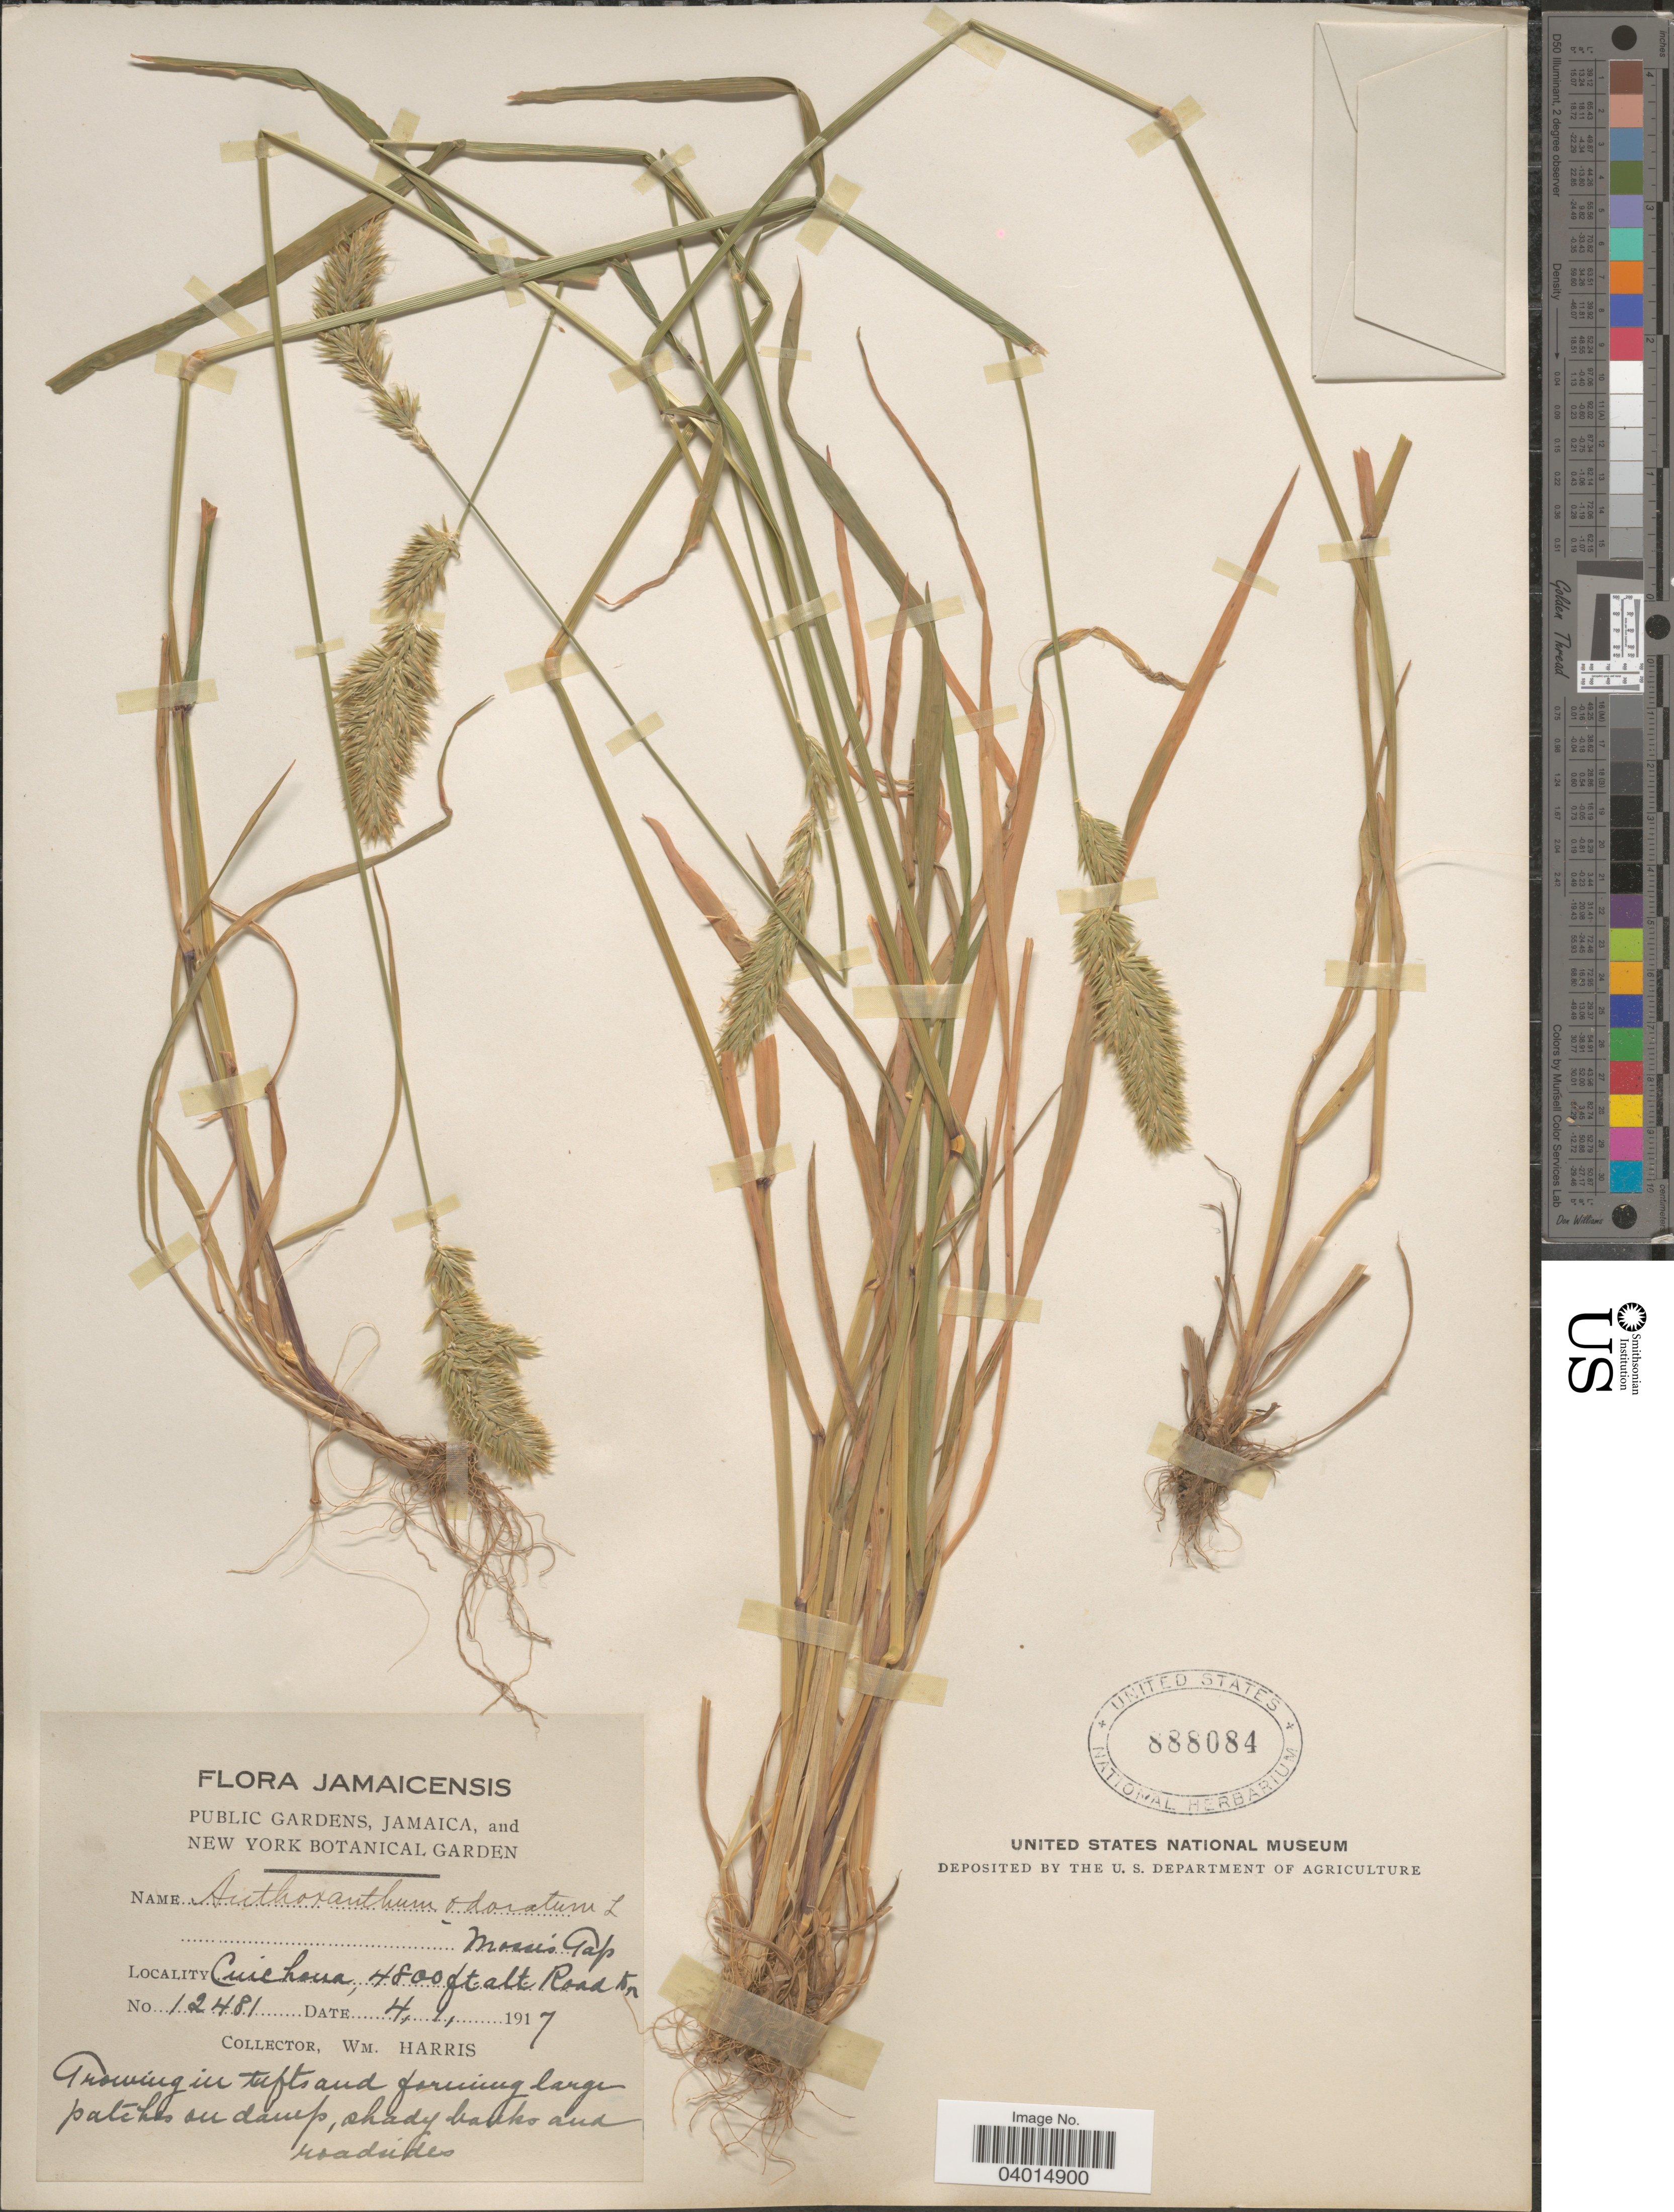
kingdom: Plantae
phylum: Tracheophyta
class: Liliopsida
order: Poales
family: Poaceae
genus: Anthoxanthum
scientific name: Anthoxanthum odoratum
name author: L.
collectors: W. H. Harris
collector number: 12481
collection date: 1917-01-04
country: Jamaica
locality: Cinchona, Road to Morris Gap.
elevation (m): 1463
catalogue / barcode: US 888084